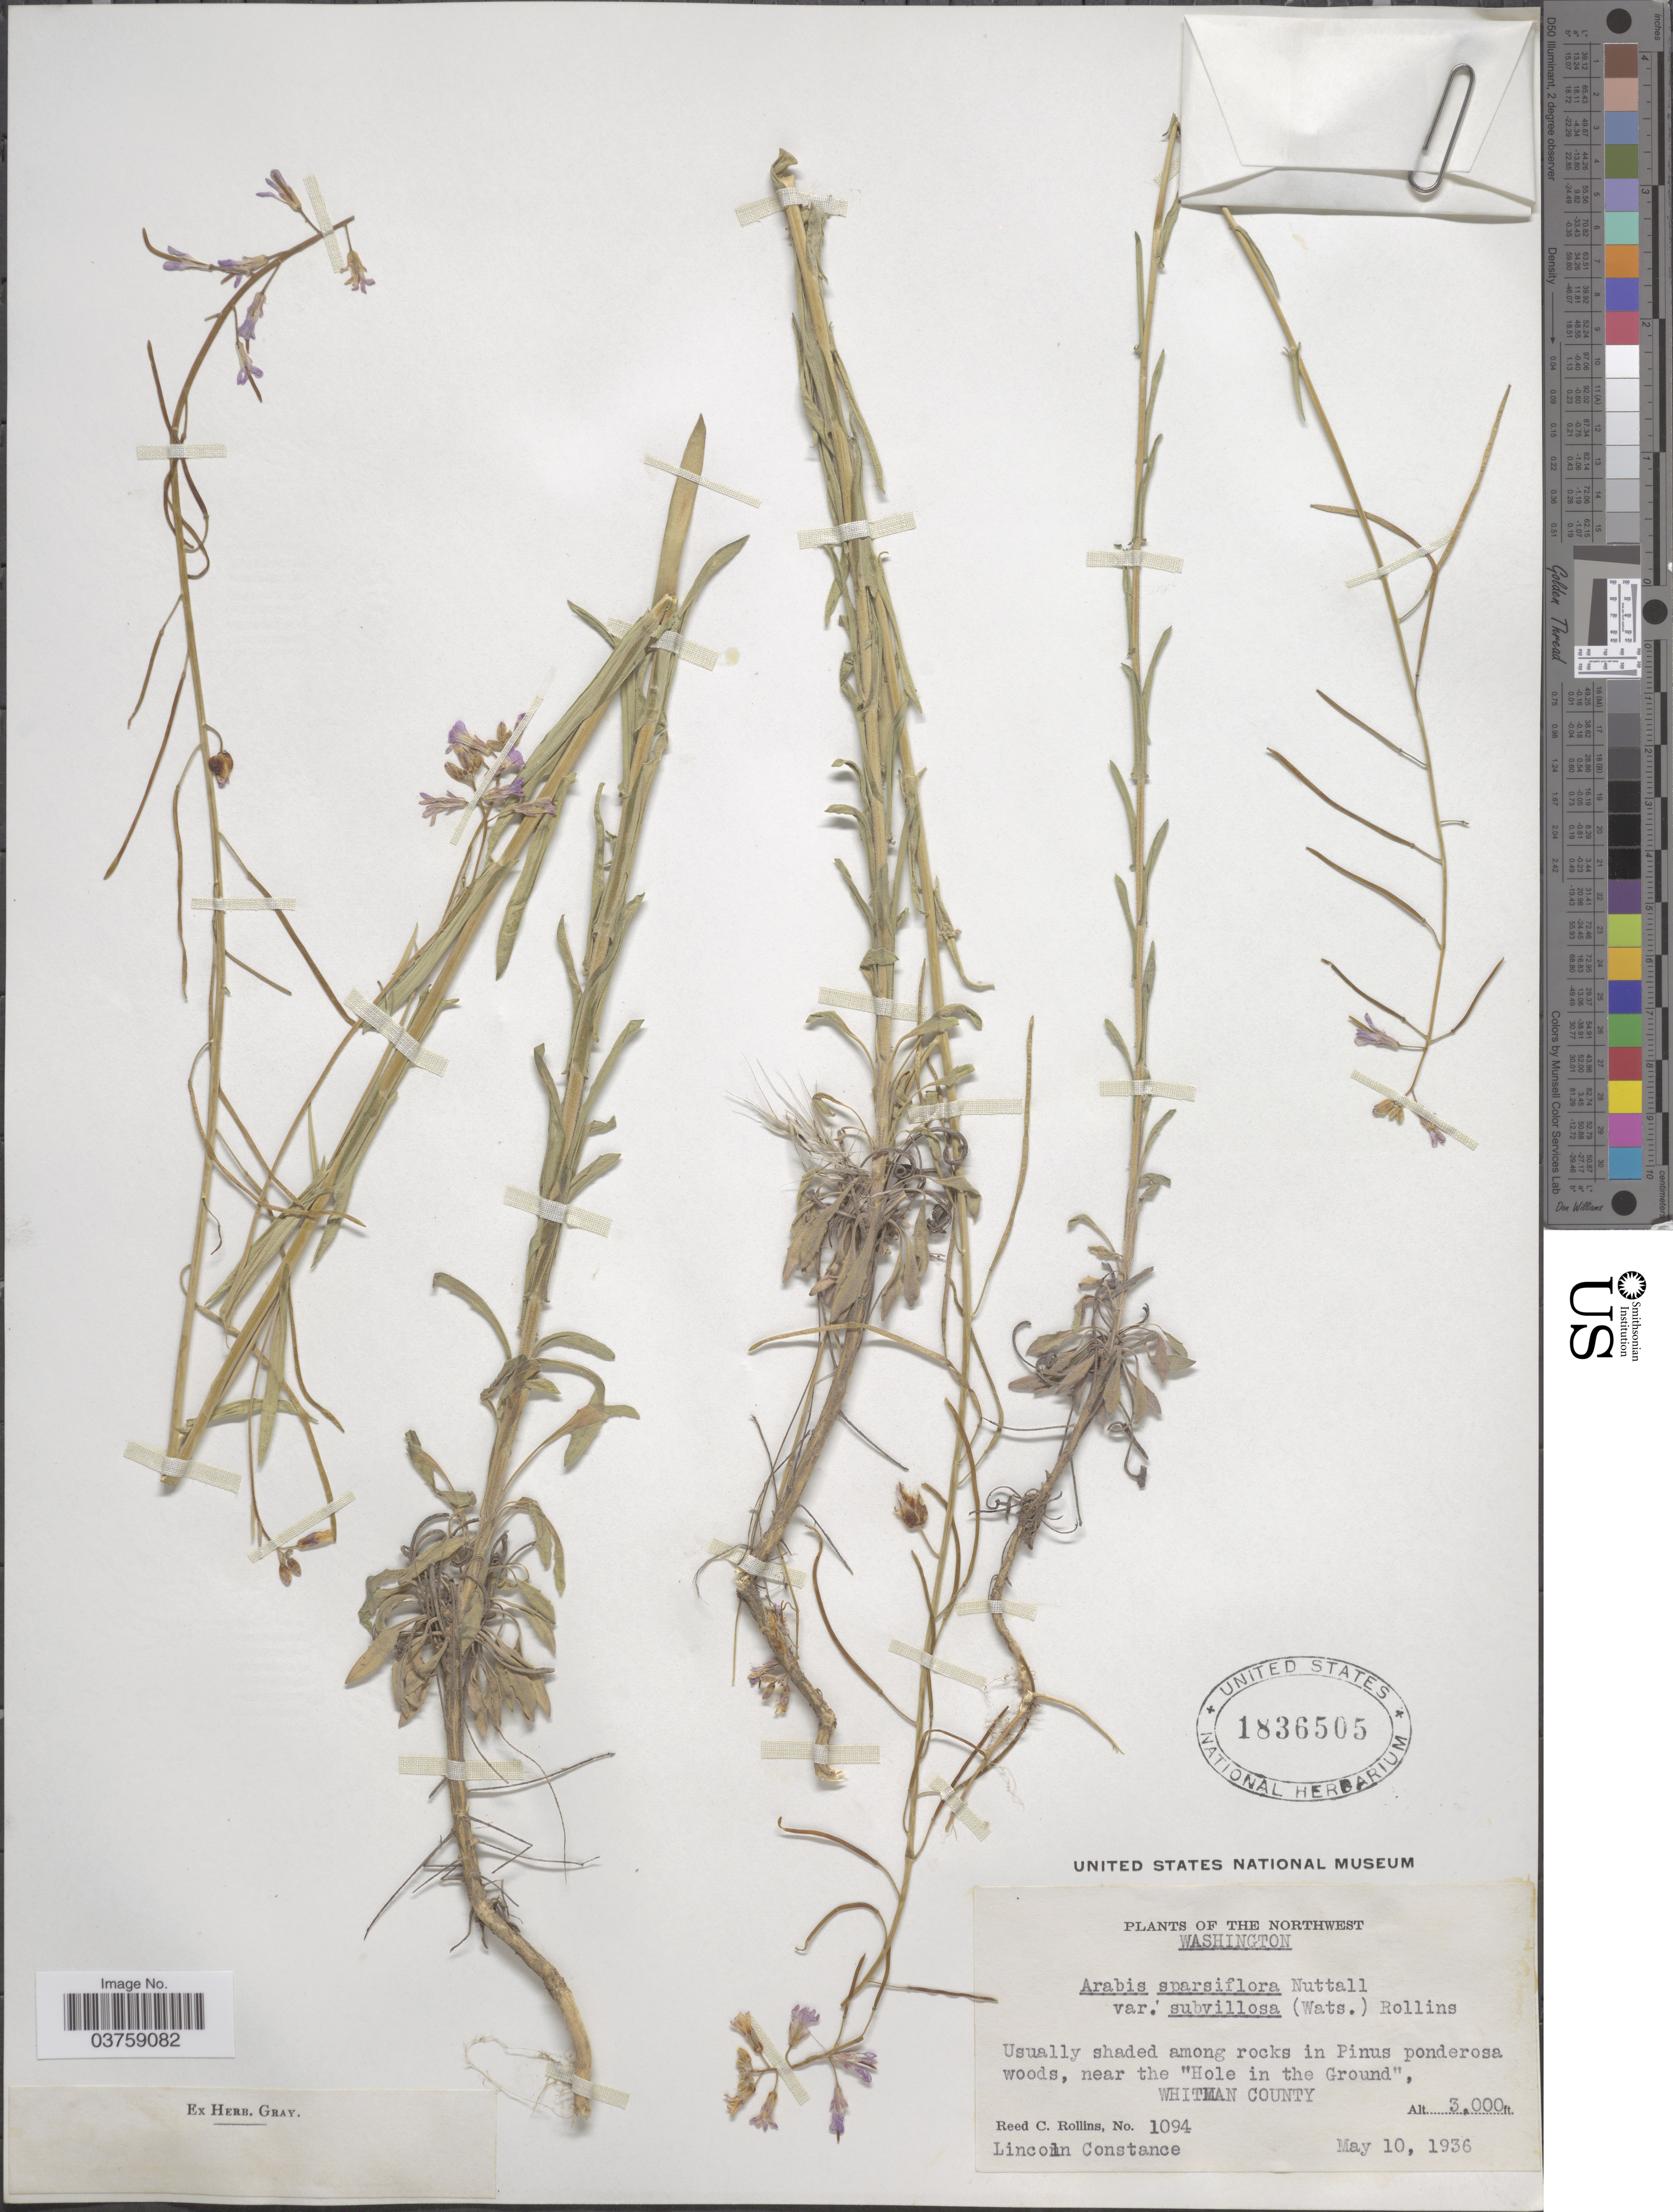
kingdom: Plantae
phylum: Tracheophyta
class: Magnoliopsida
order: Brassicales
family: Brassicaceae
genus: Arabis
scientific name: Arabis sparsiflora var. subvillosa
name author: (S. Watson) Rollins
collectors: R. C. Rollins & L. Constance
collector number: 1094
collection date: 1936-05-10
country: United States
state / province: Washington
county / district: Whitman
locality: The Northwest. Near the "Hole in the Ground", Whitman County.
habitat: usually shaded under rocks in woods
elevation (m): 914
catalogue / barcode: US 1836505